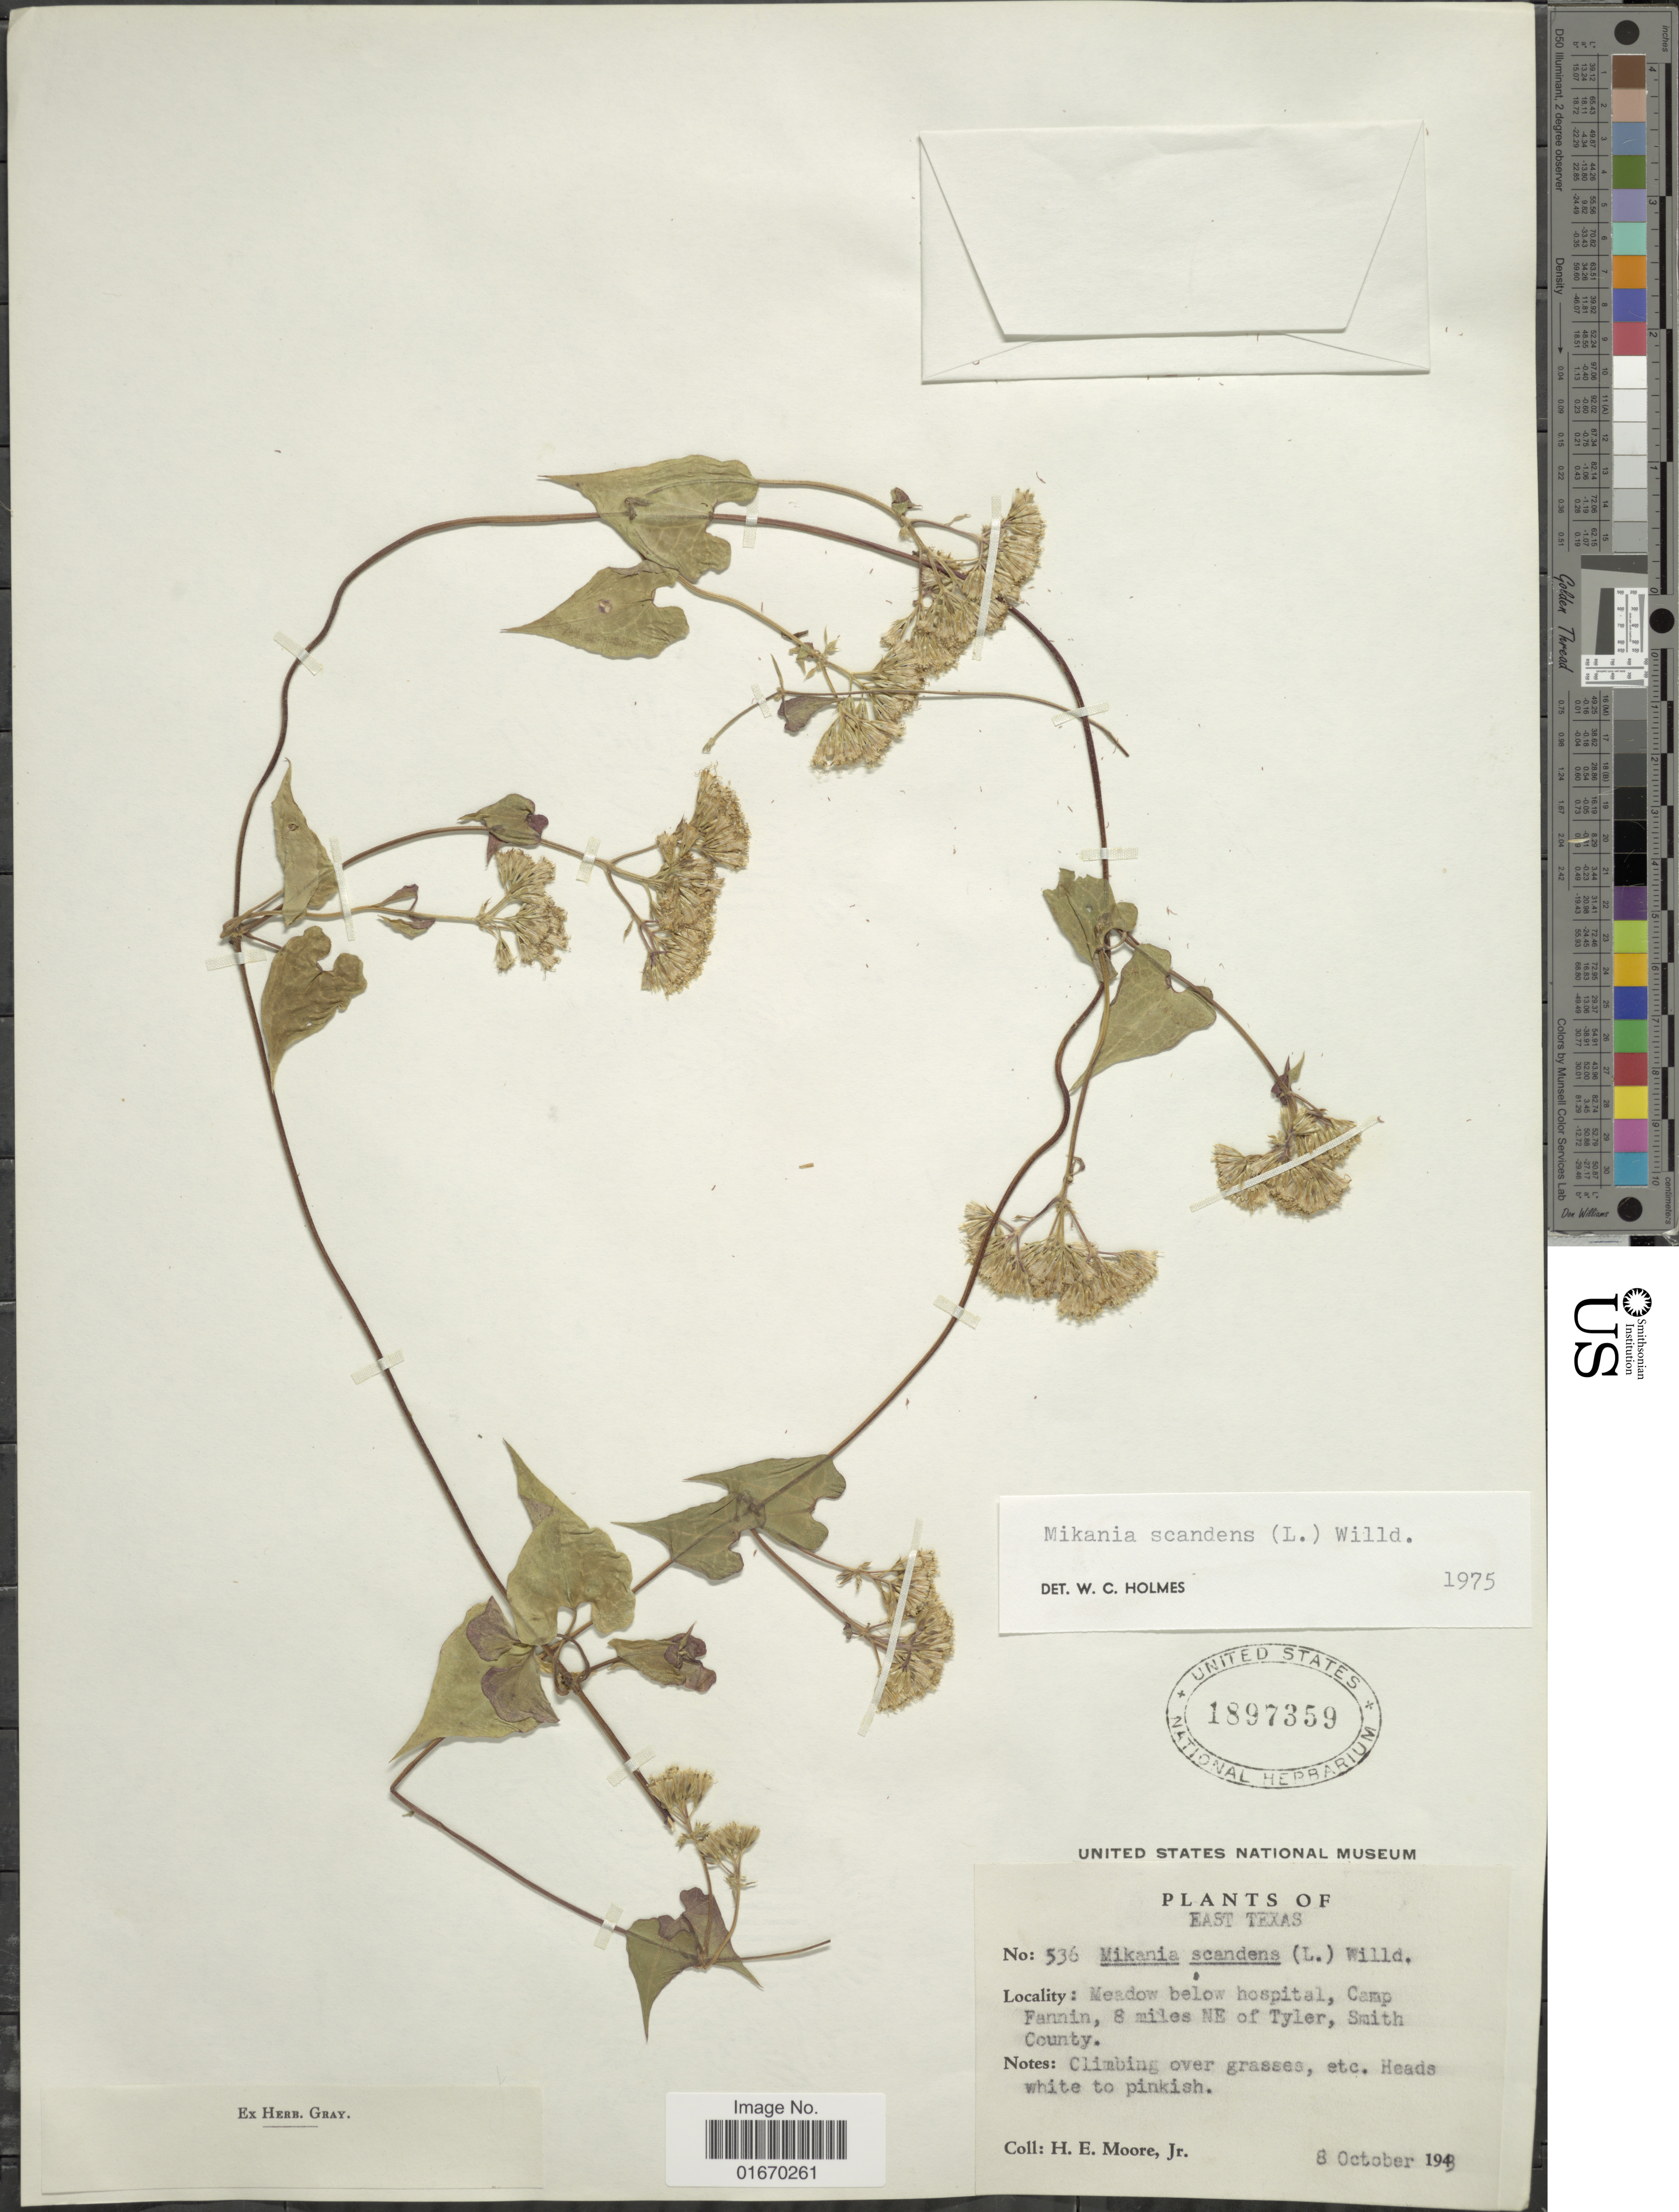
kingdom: Plantae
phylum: Tracheophyta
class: Magnoliopsida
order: Asterales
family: Asteraceae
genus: Mikania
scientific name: Mikania scandens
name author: (L.) Willd.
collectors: H. Moore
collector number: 536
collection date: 1943-10-08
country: United States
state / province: Texas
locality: East Texas, meadow below hospital, Camp Fannin, 8 miles NE of Tyler, Smith County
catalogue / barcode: US 1897359